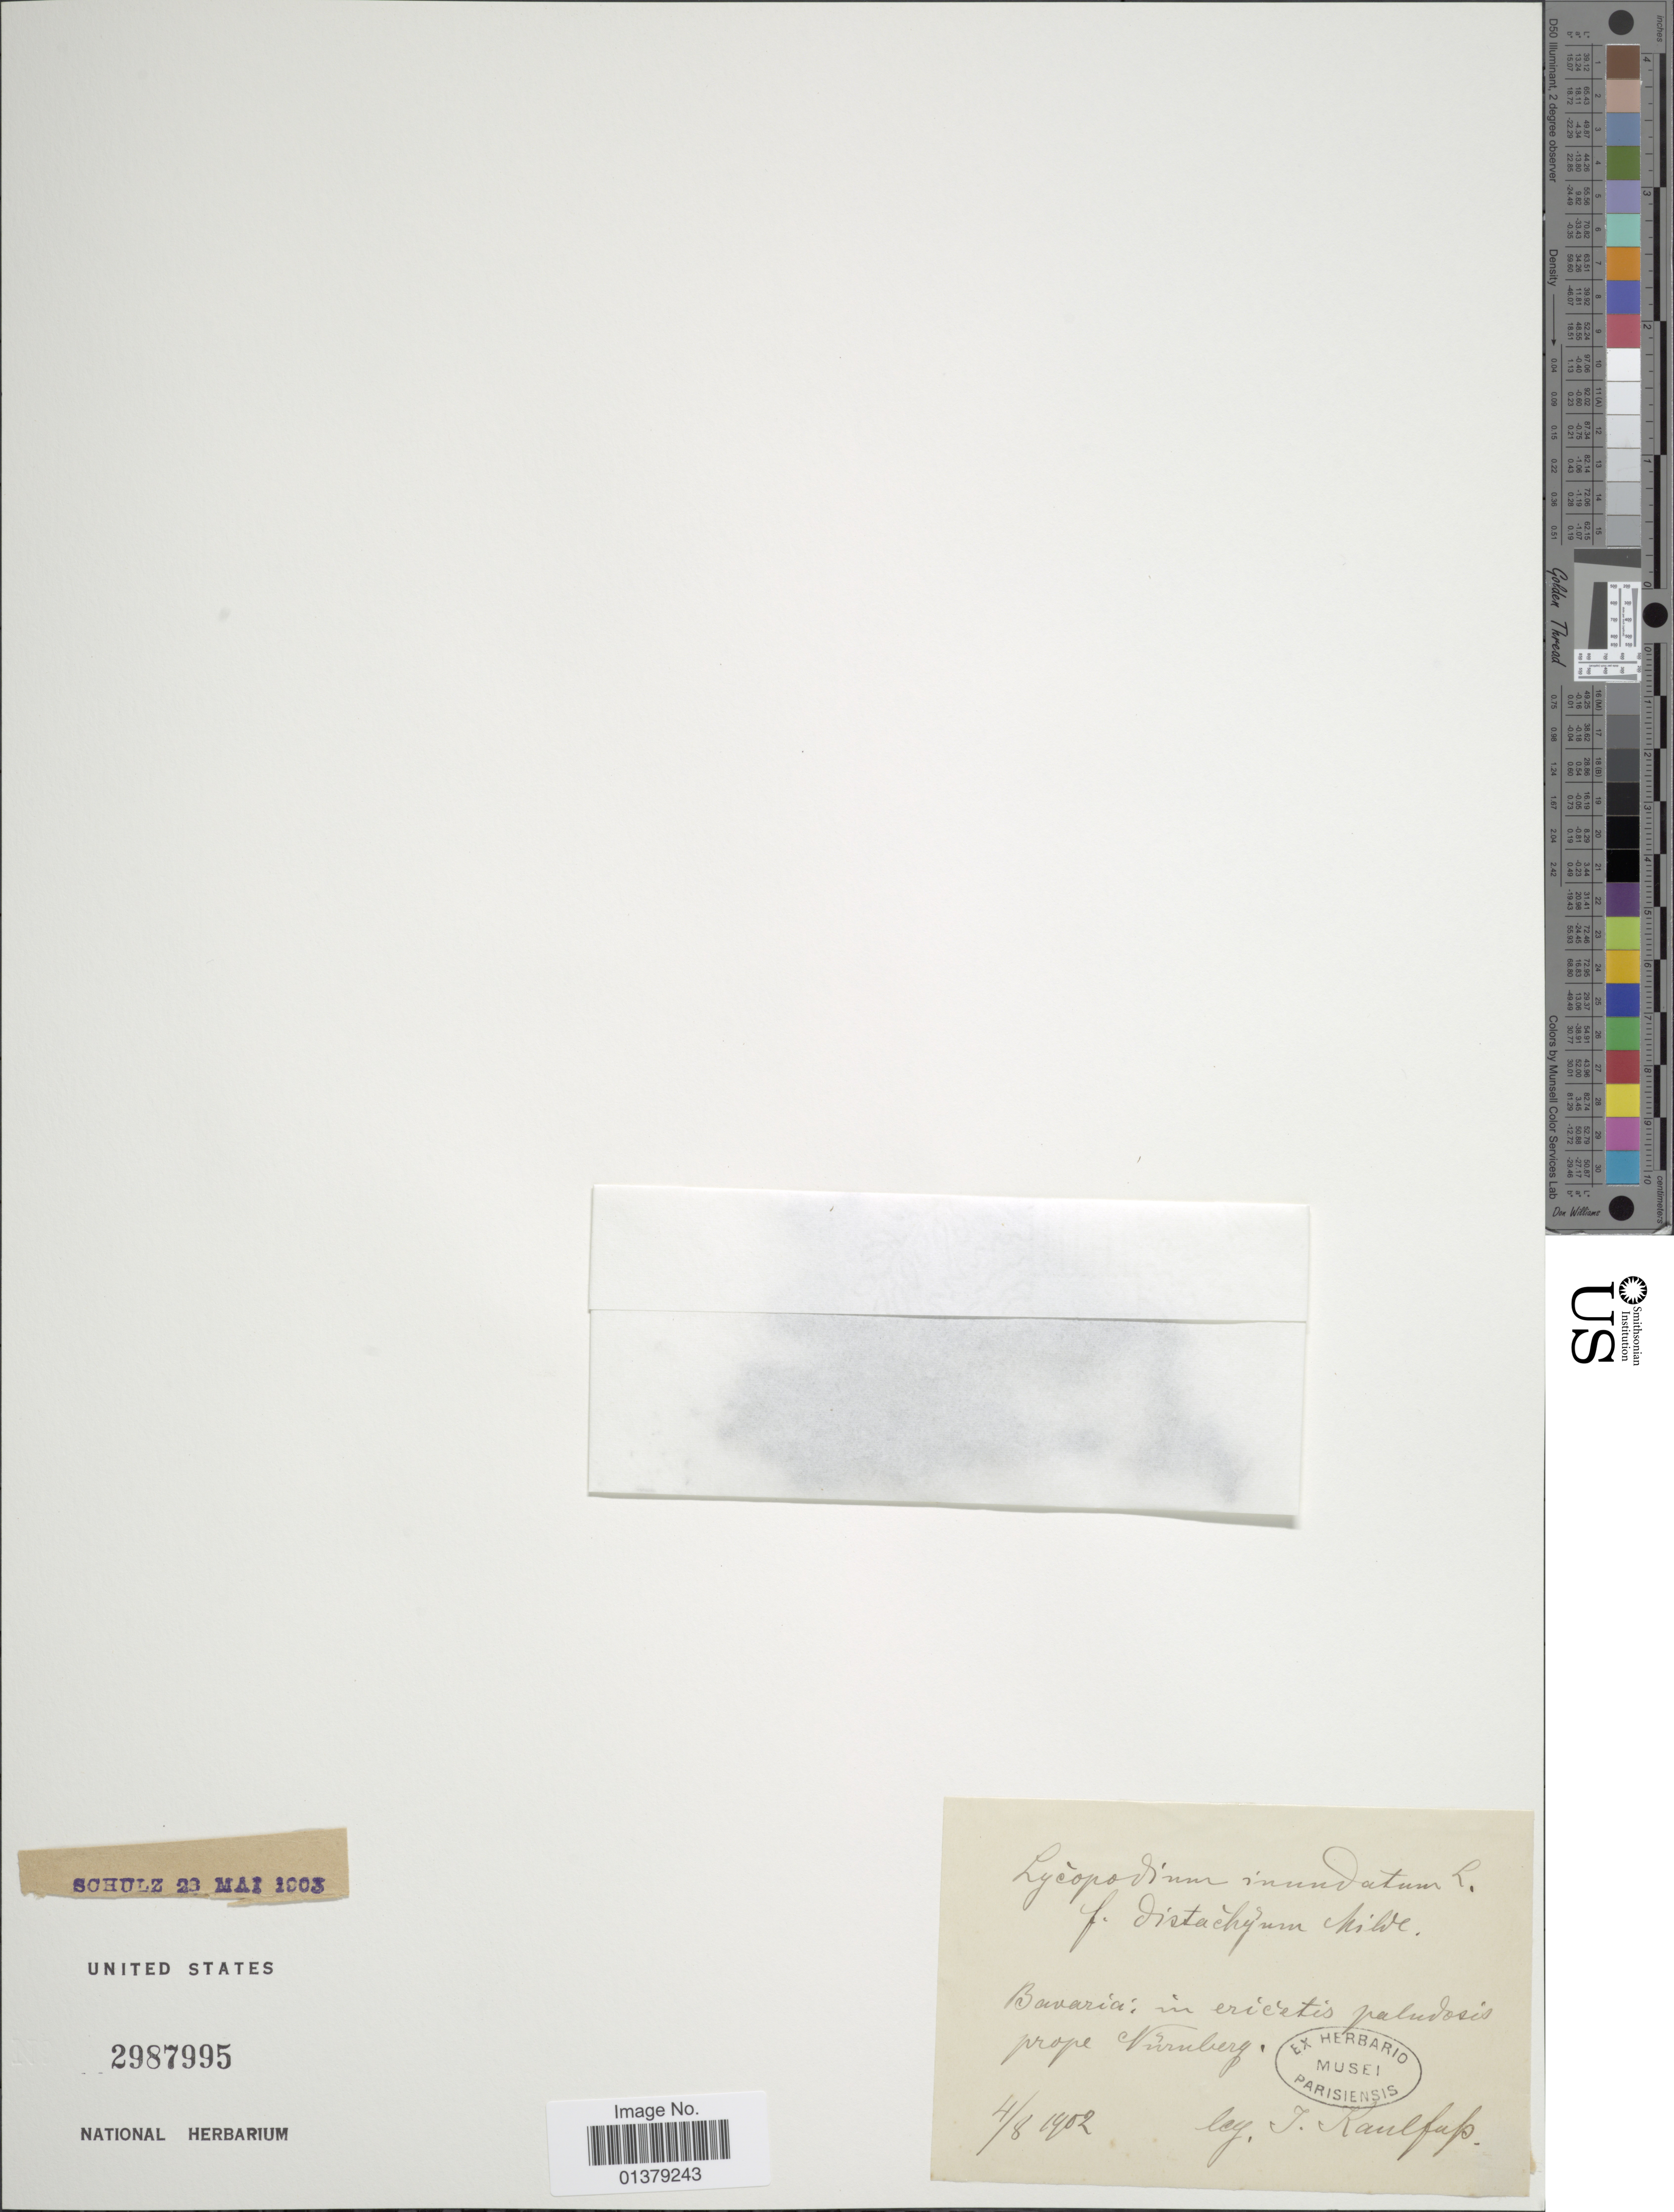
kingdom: Plantae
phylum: Tracheophyta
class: Lycopodiopsida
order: Lycopodiales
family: Lycopodiaceae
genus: Lycopodiella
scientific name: Lycopodiella inundata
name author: (L.) Holub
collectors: J. S. Kaulfuss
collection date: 1902-08-04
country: Germany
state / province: Bayern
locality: Bavaria: in erectis paludosis prope Vürulberg [interpreted]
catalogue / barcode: US 2987995